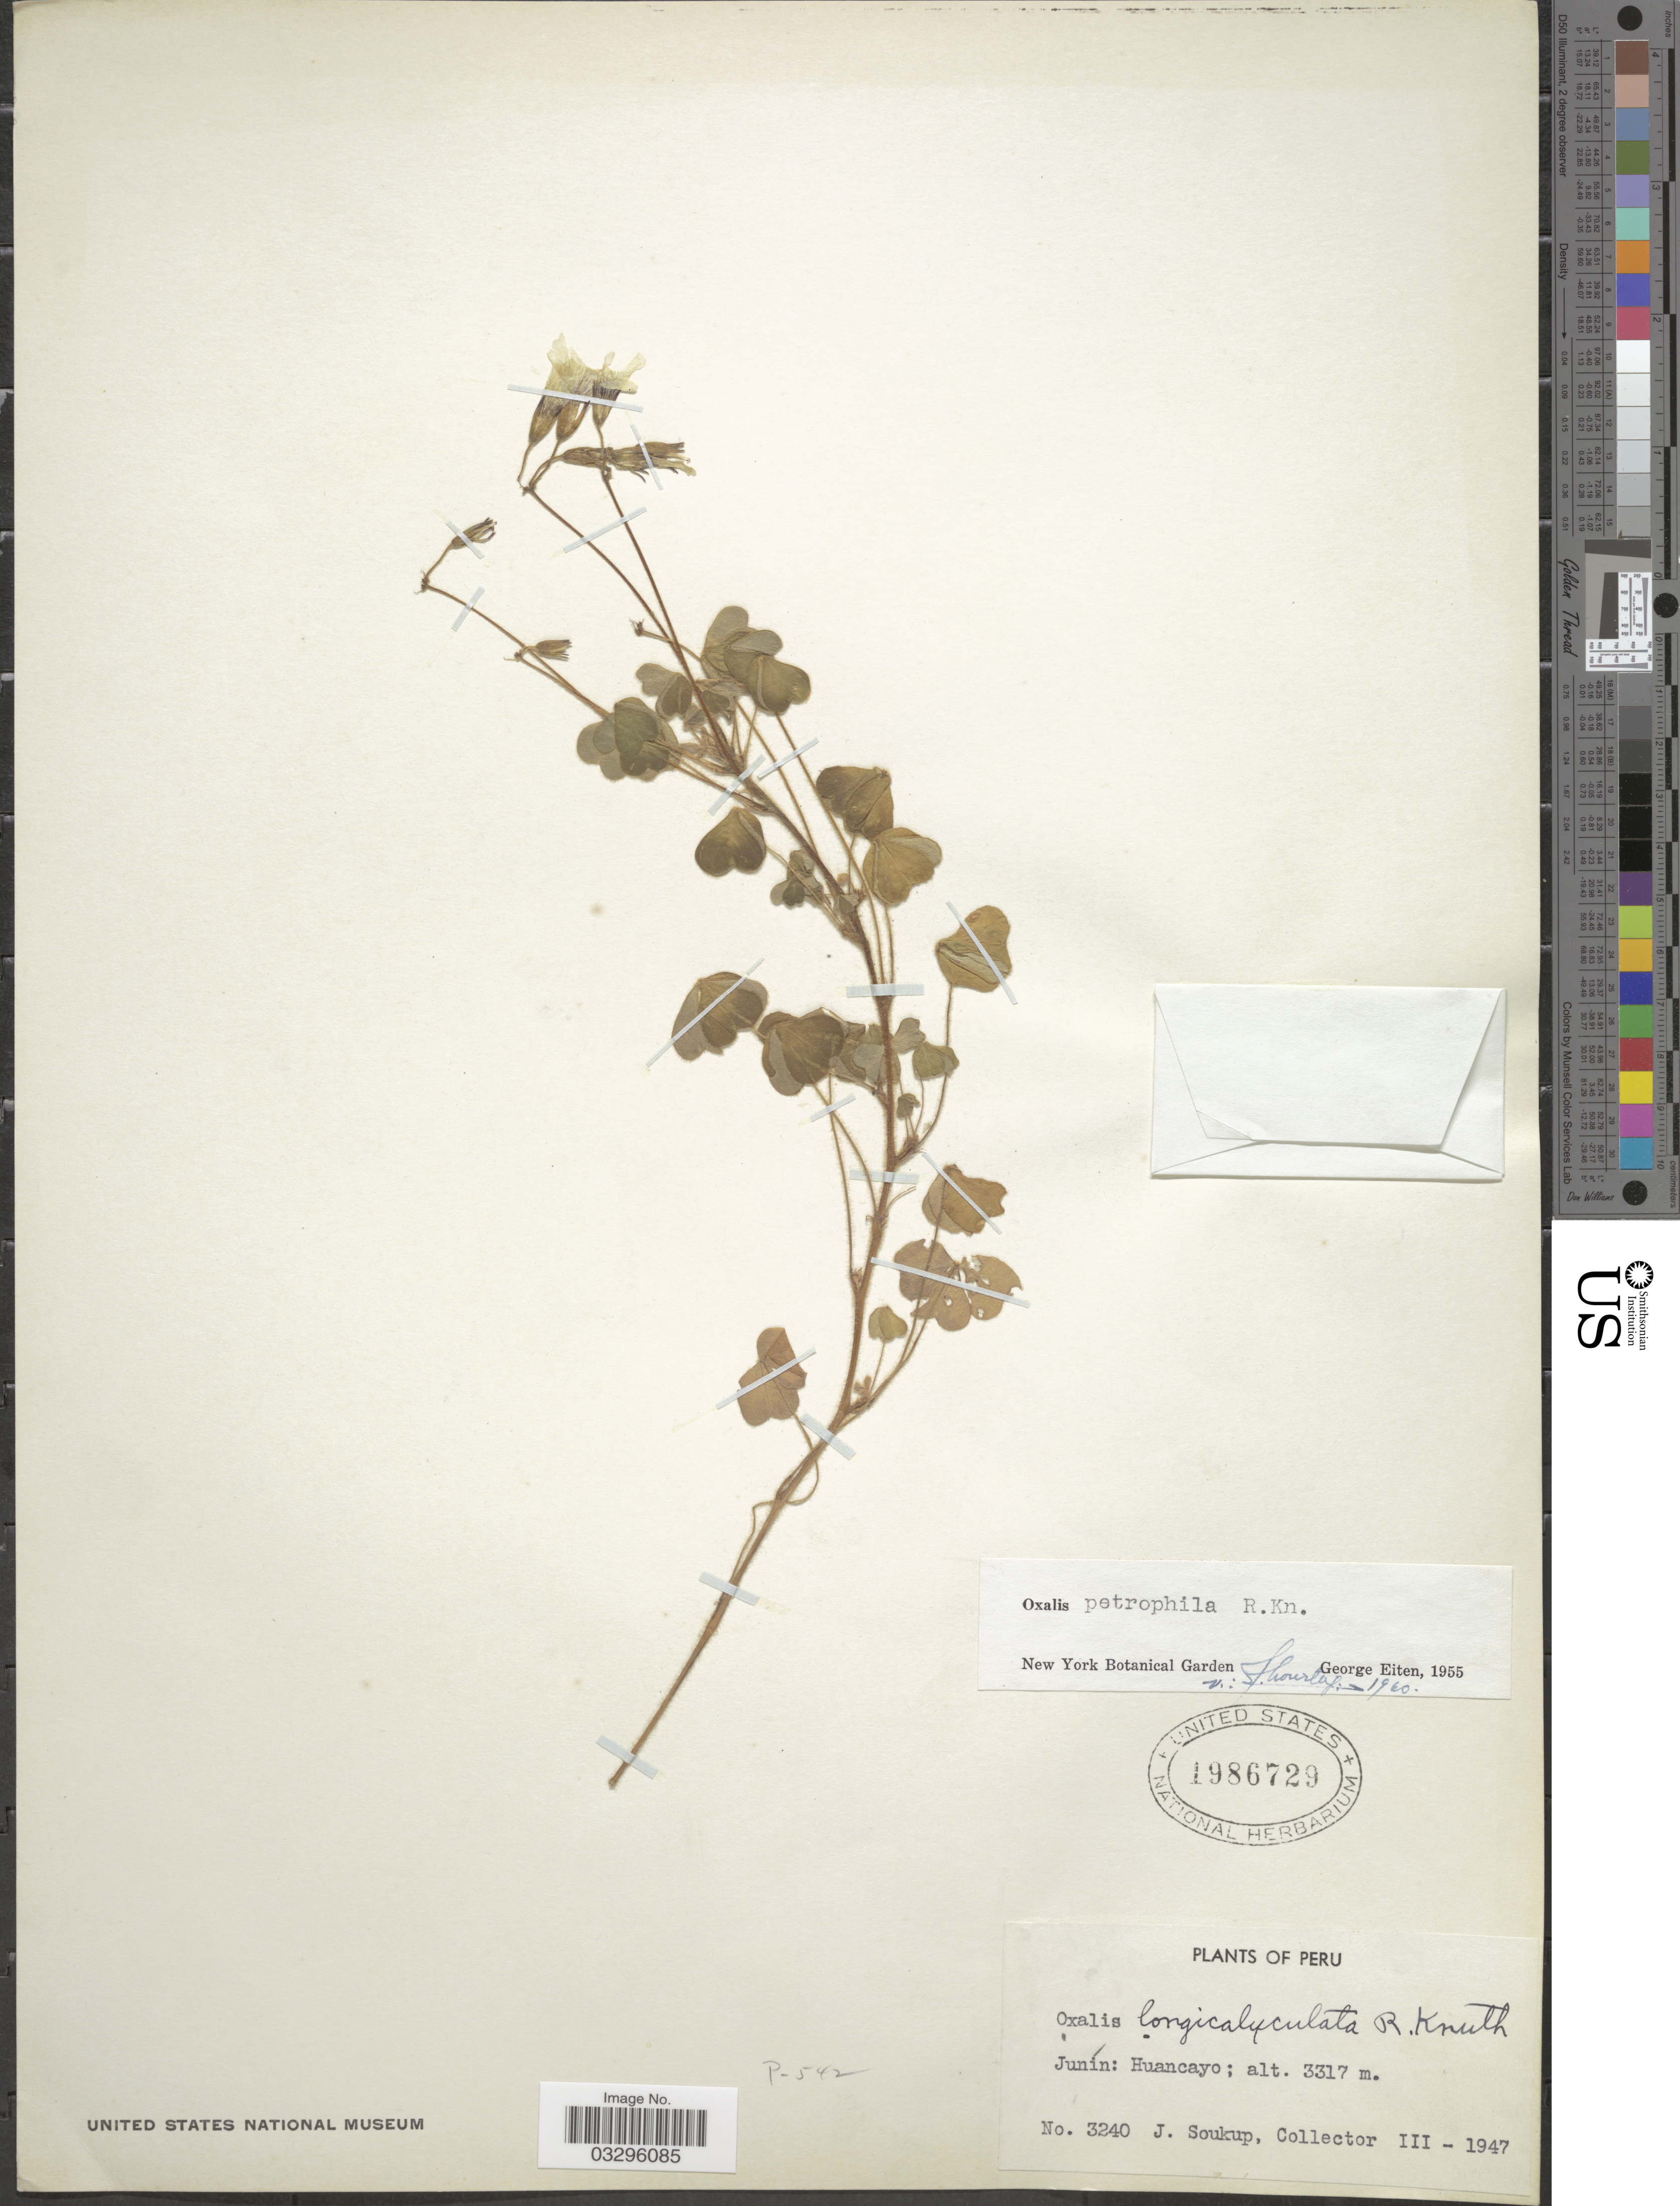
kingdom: Plantae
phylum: Tracheophyta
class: Magnoliopsida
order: Oxalidales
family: Oxalidaceae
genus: Oxalis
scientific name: Oxalis petrophila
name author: R. Knuth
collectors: J. Soukup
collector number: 3240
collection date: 1947-03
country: Peru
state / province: Junín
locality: Huancayo.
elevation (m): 3317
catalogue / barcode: US 1986729